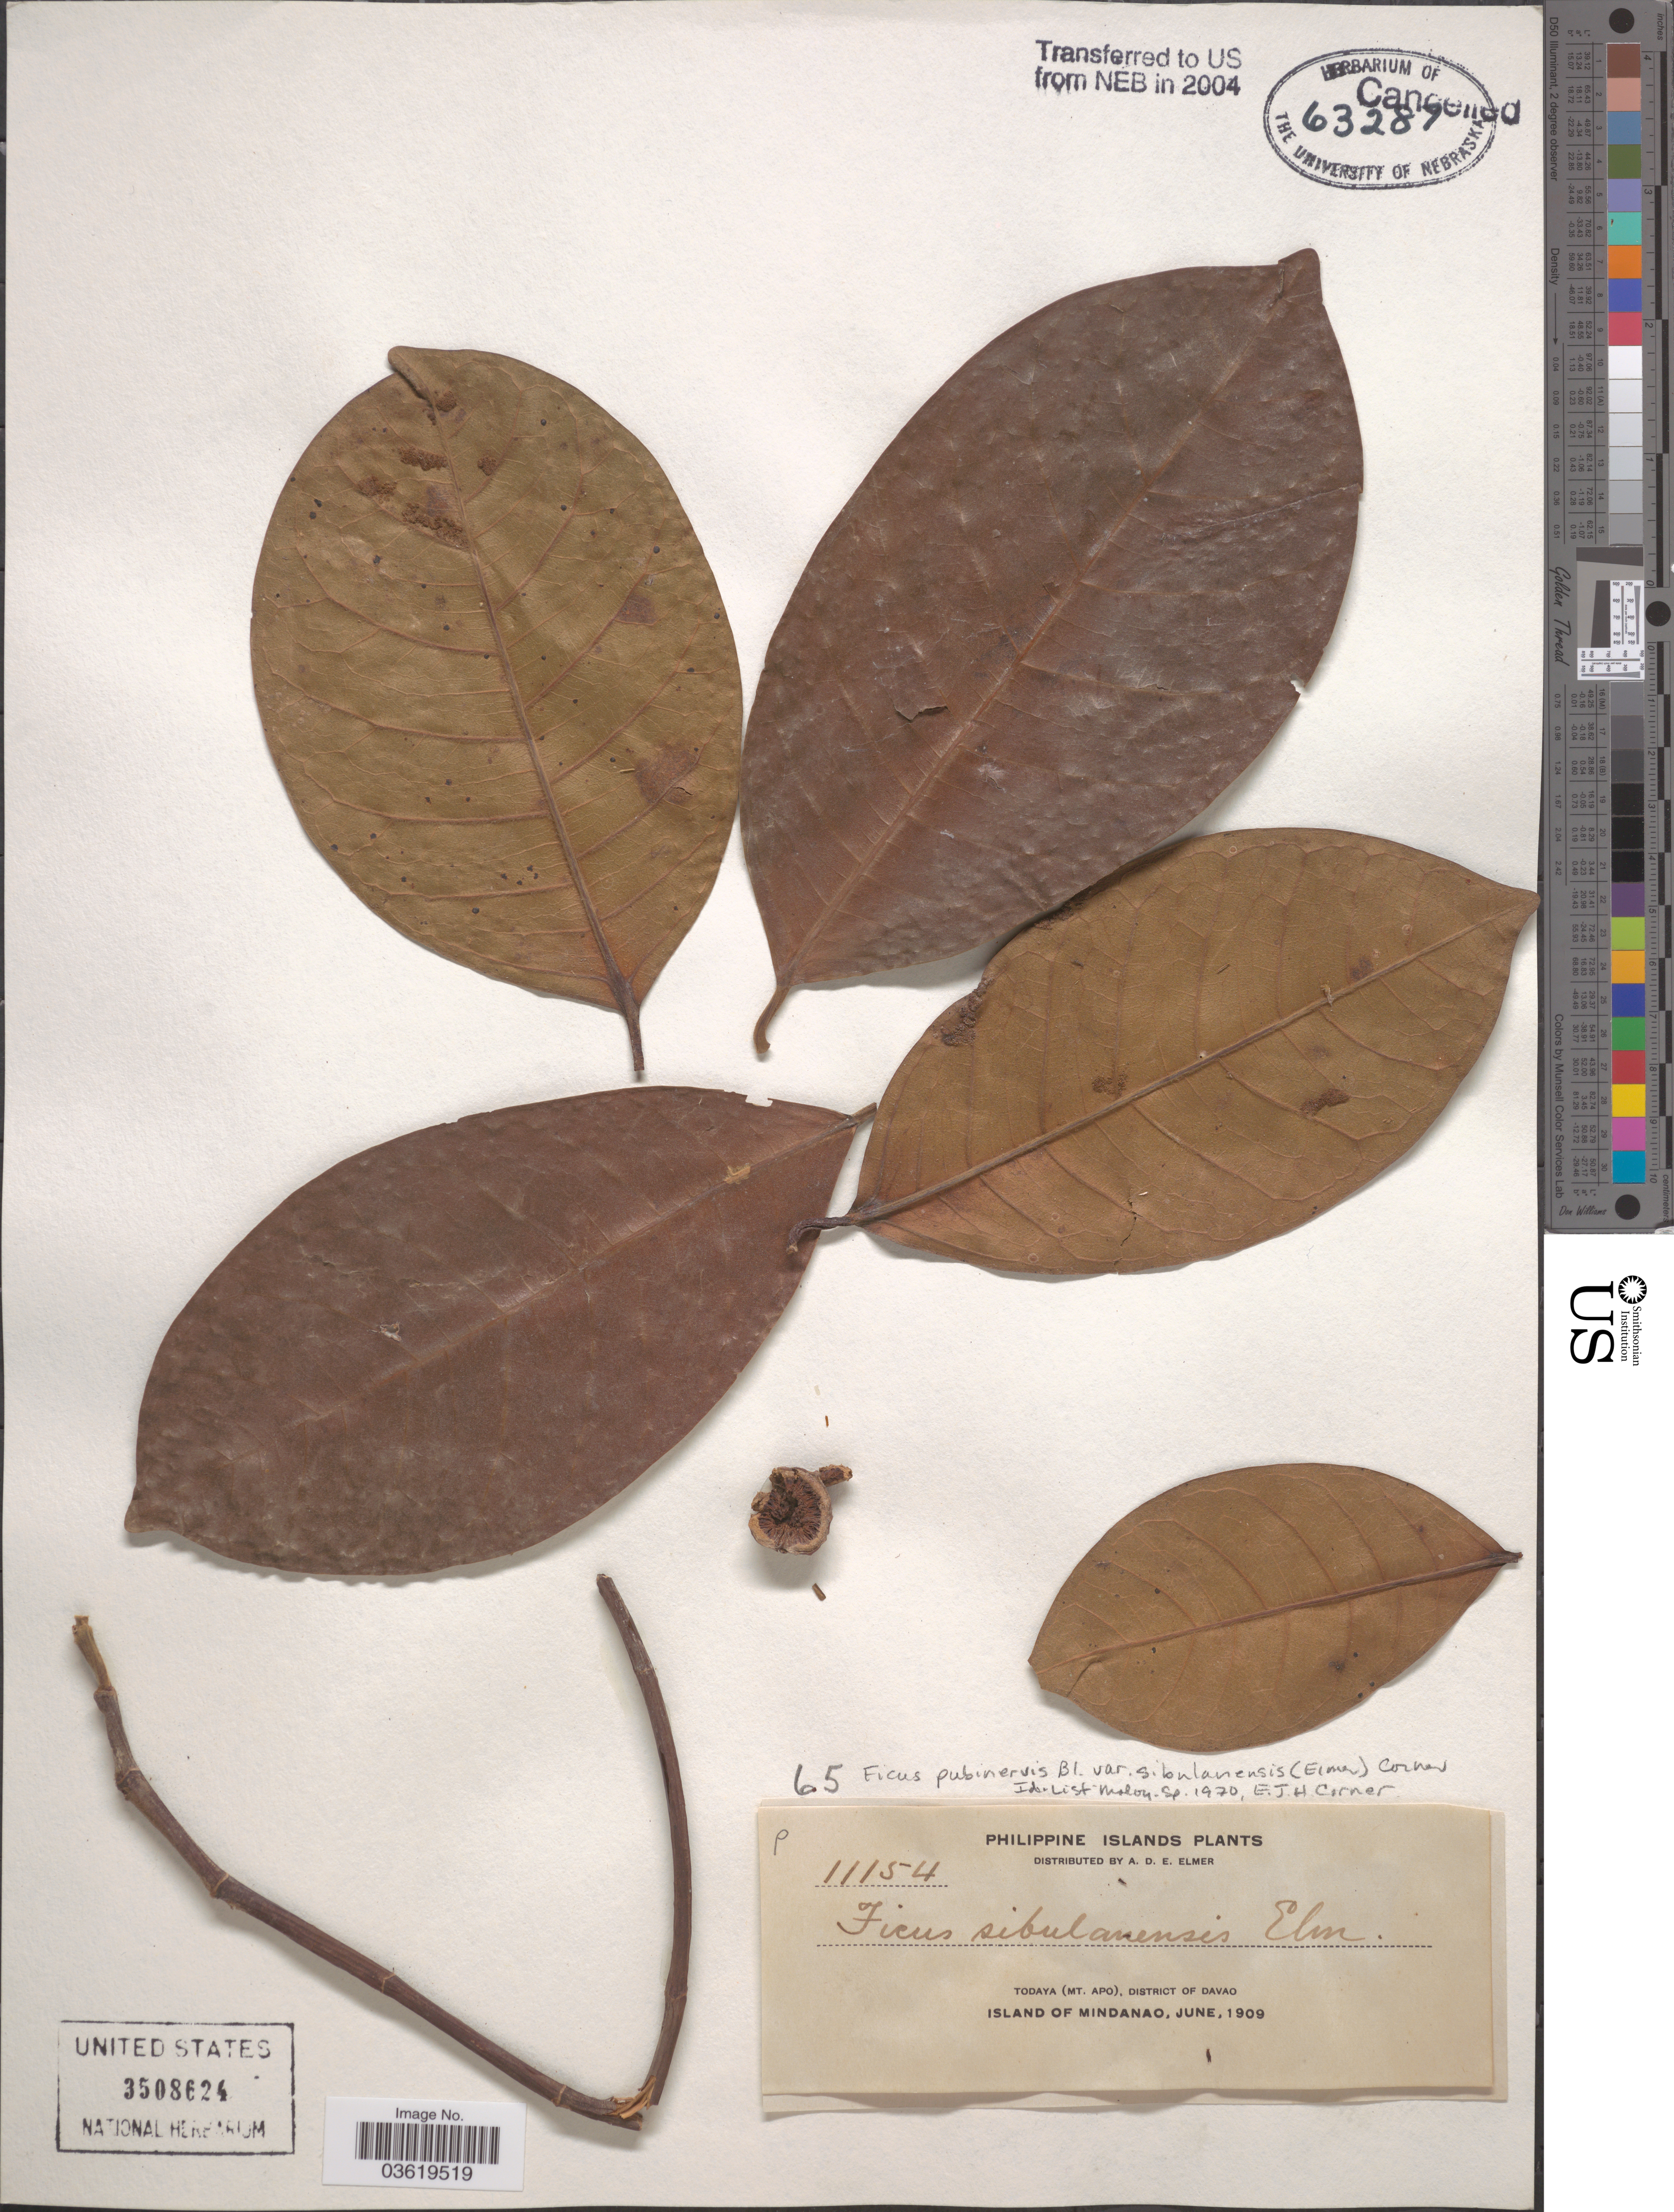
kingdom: Plantae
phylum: Tracheophyta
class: Magnoliopsida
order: Rosales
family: Moraceae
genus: Ficus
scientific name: Ficus pubinervis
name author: Blume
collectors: A. D. E. Elmer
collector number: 11154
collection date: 1909-06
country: Philippines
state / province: Davao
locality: Todaya (Mt. Apo), District of Davao. Island of Mindanao.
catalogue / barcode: US 3508624